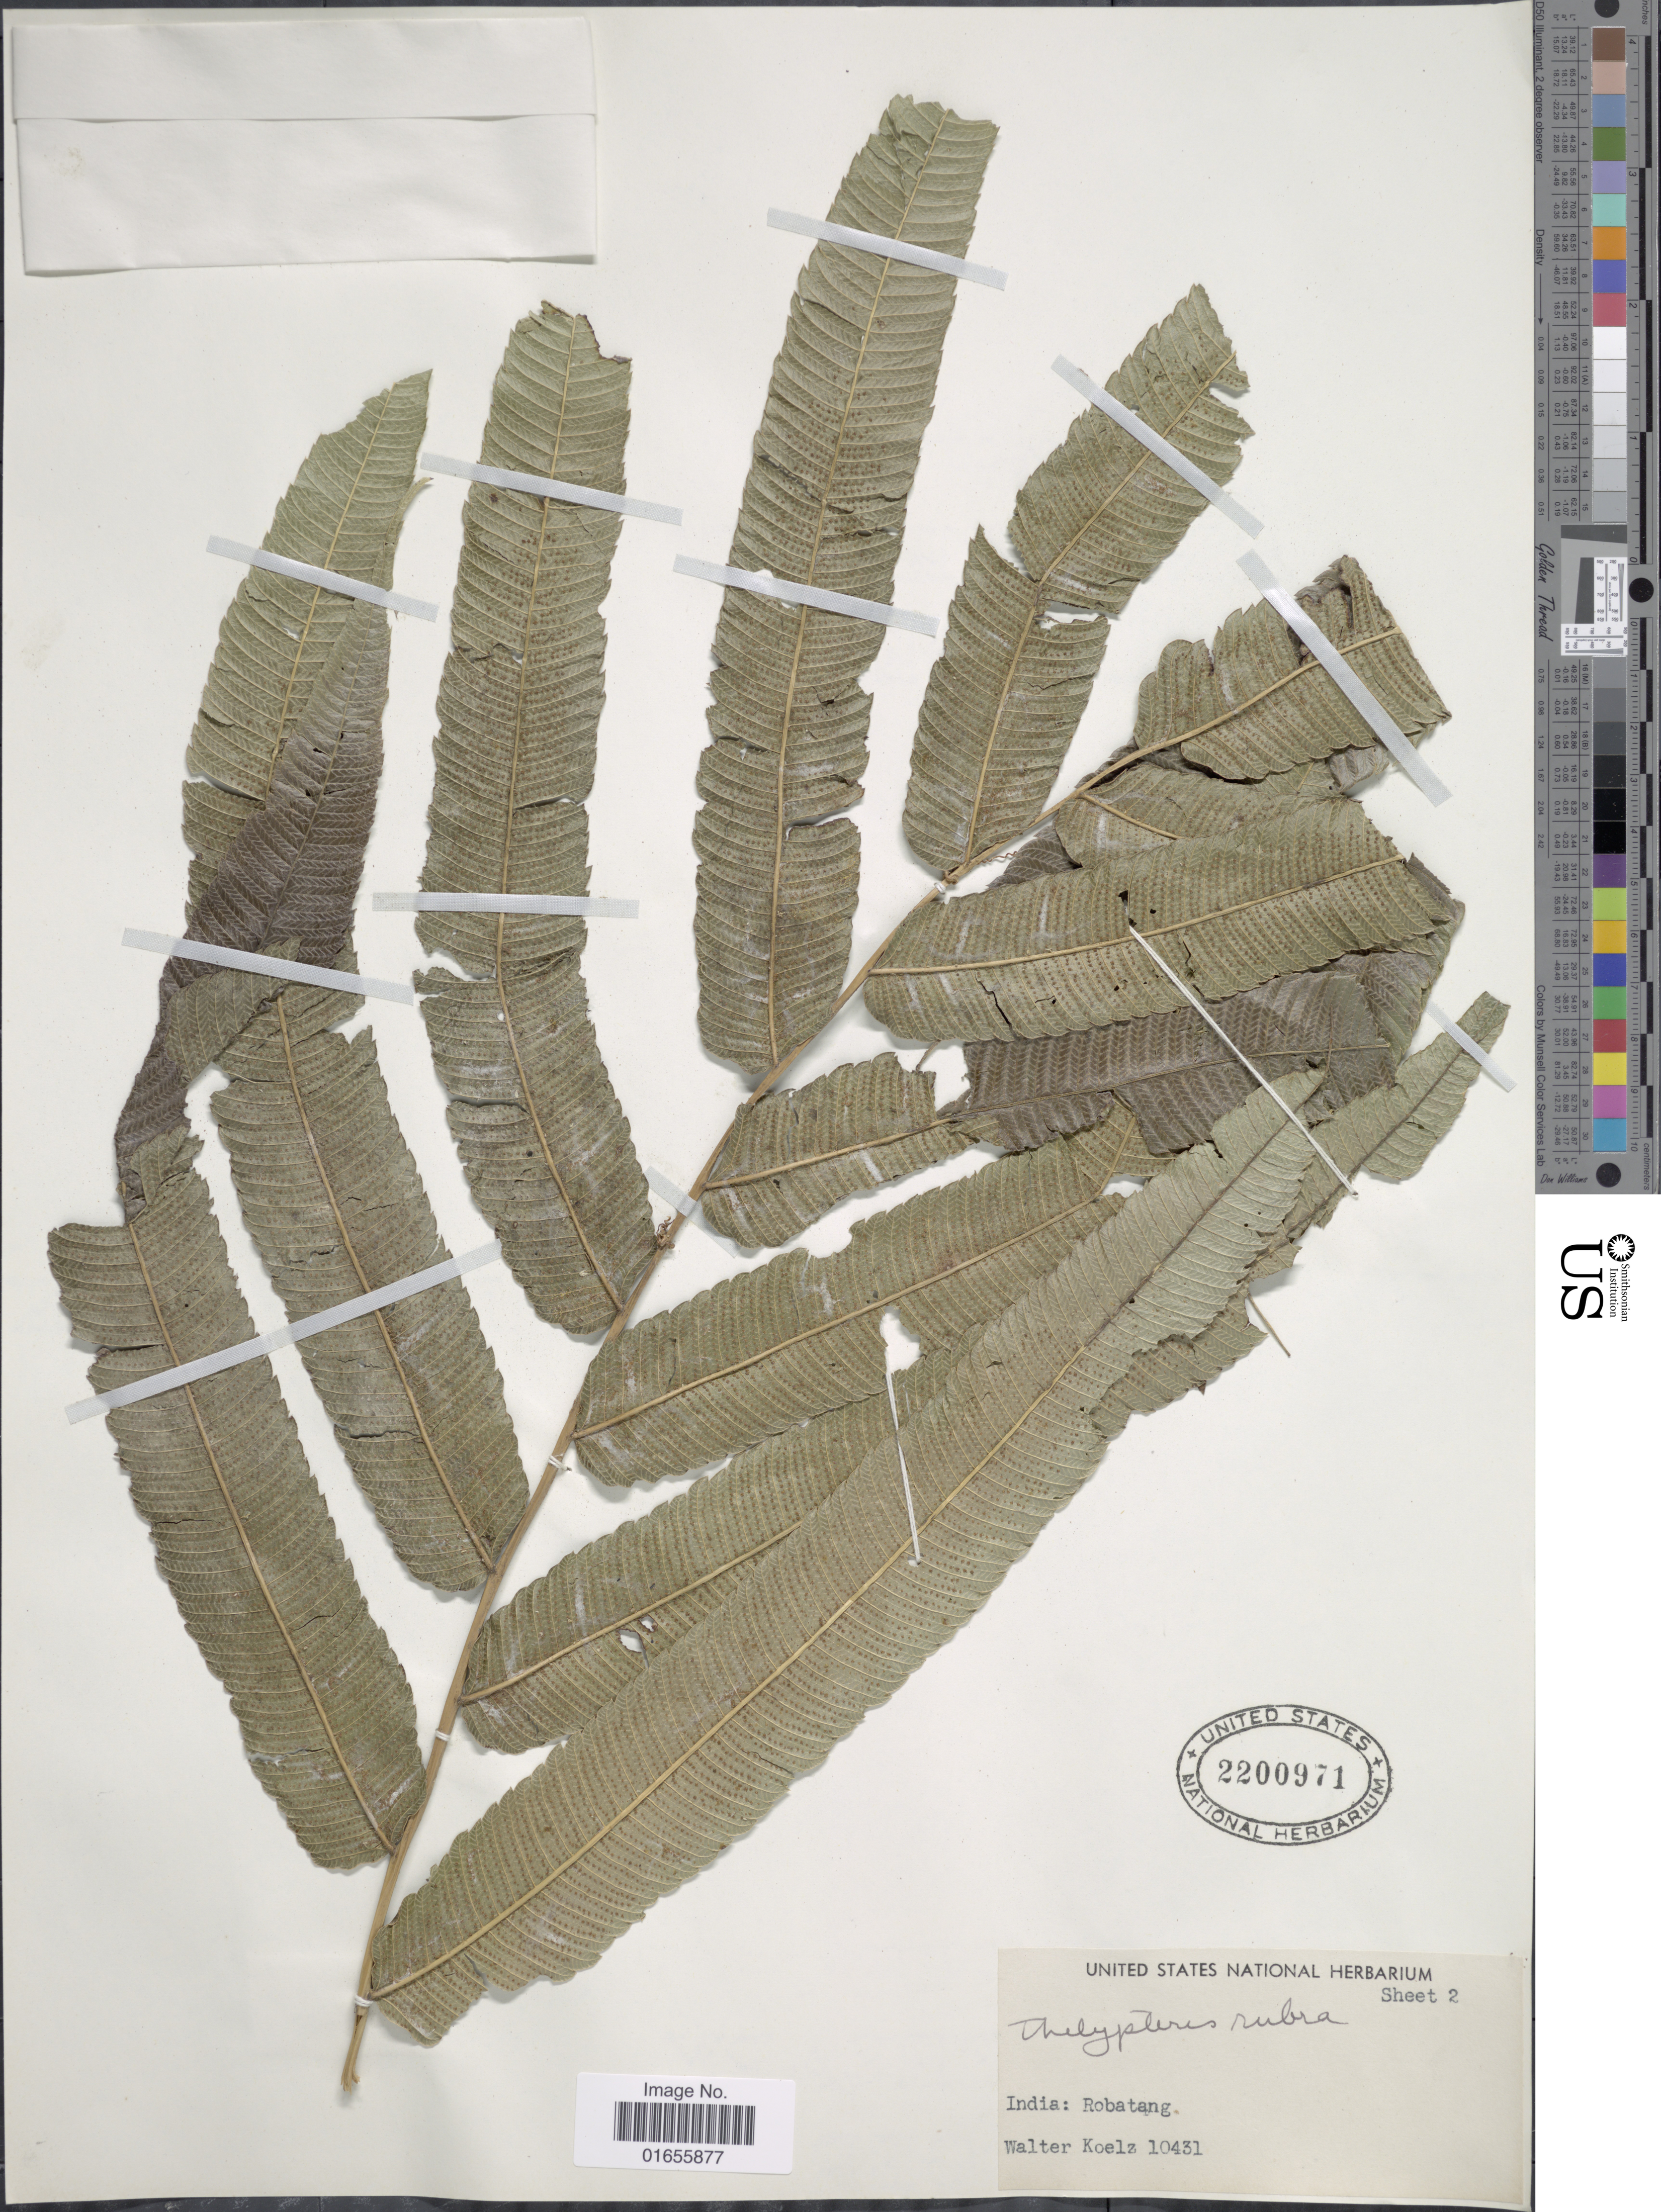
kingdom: Plantae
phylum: Tracheophyta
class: Polypodiopsida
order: Polypodiales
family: Thelypteridaceae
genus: Pronephrium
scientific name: Pronephrium lakhimpurense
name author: (Rosenst.) Holttum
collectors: W. N. Koelz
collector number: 10431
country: India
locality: Robatang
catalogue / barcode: US 2200971